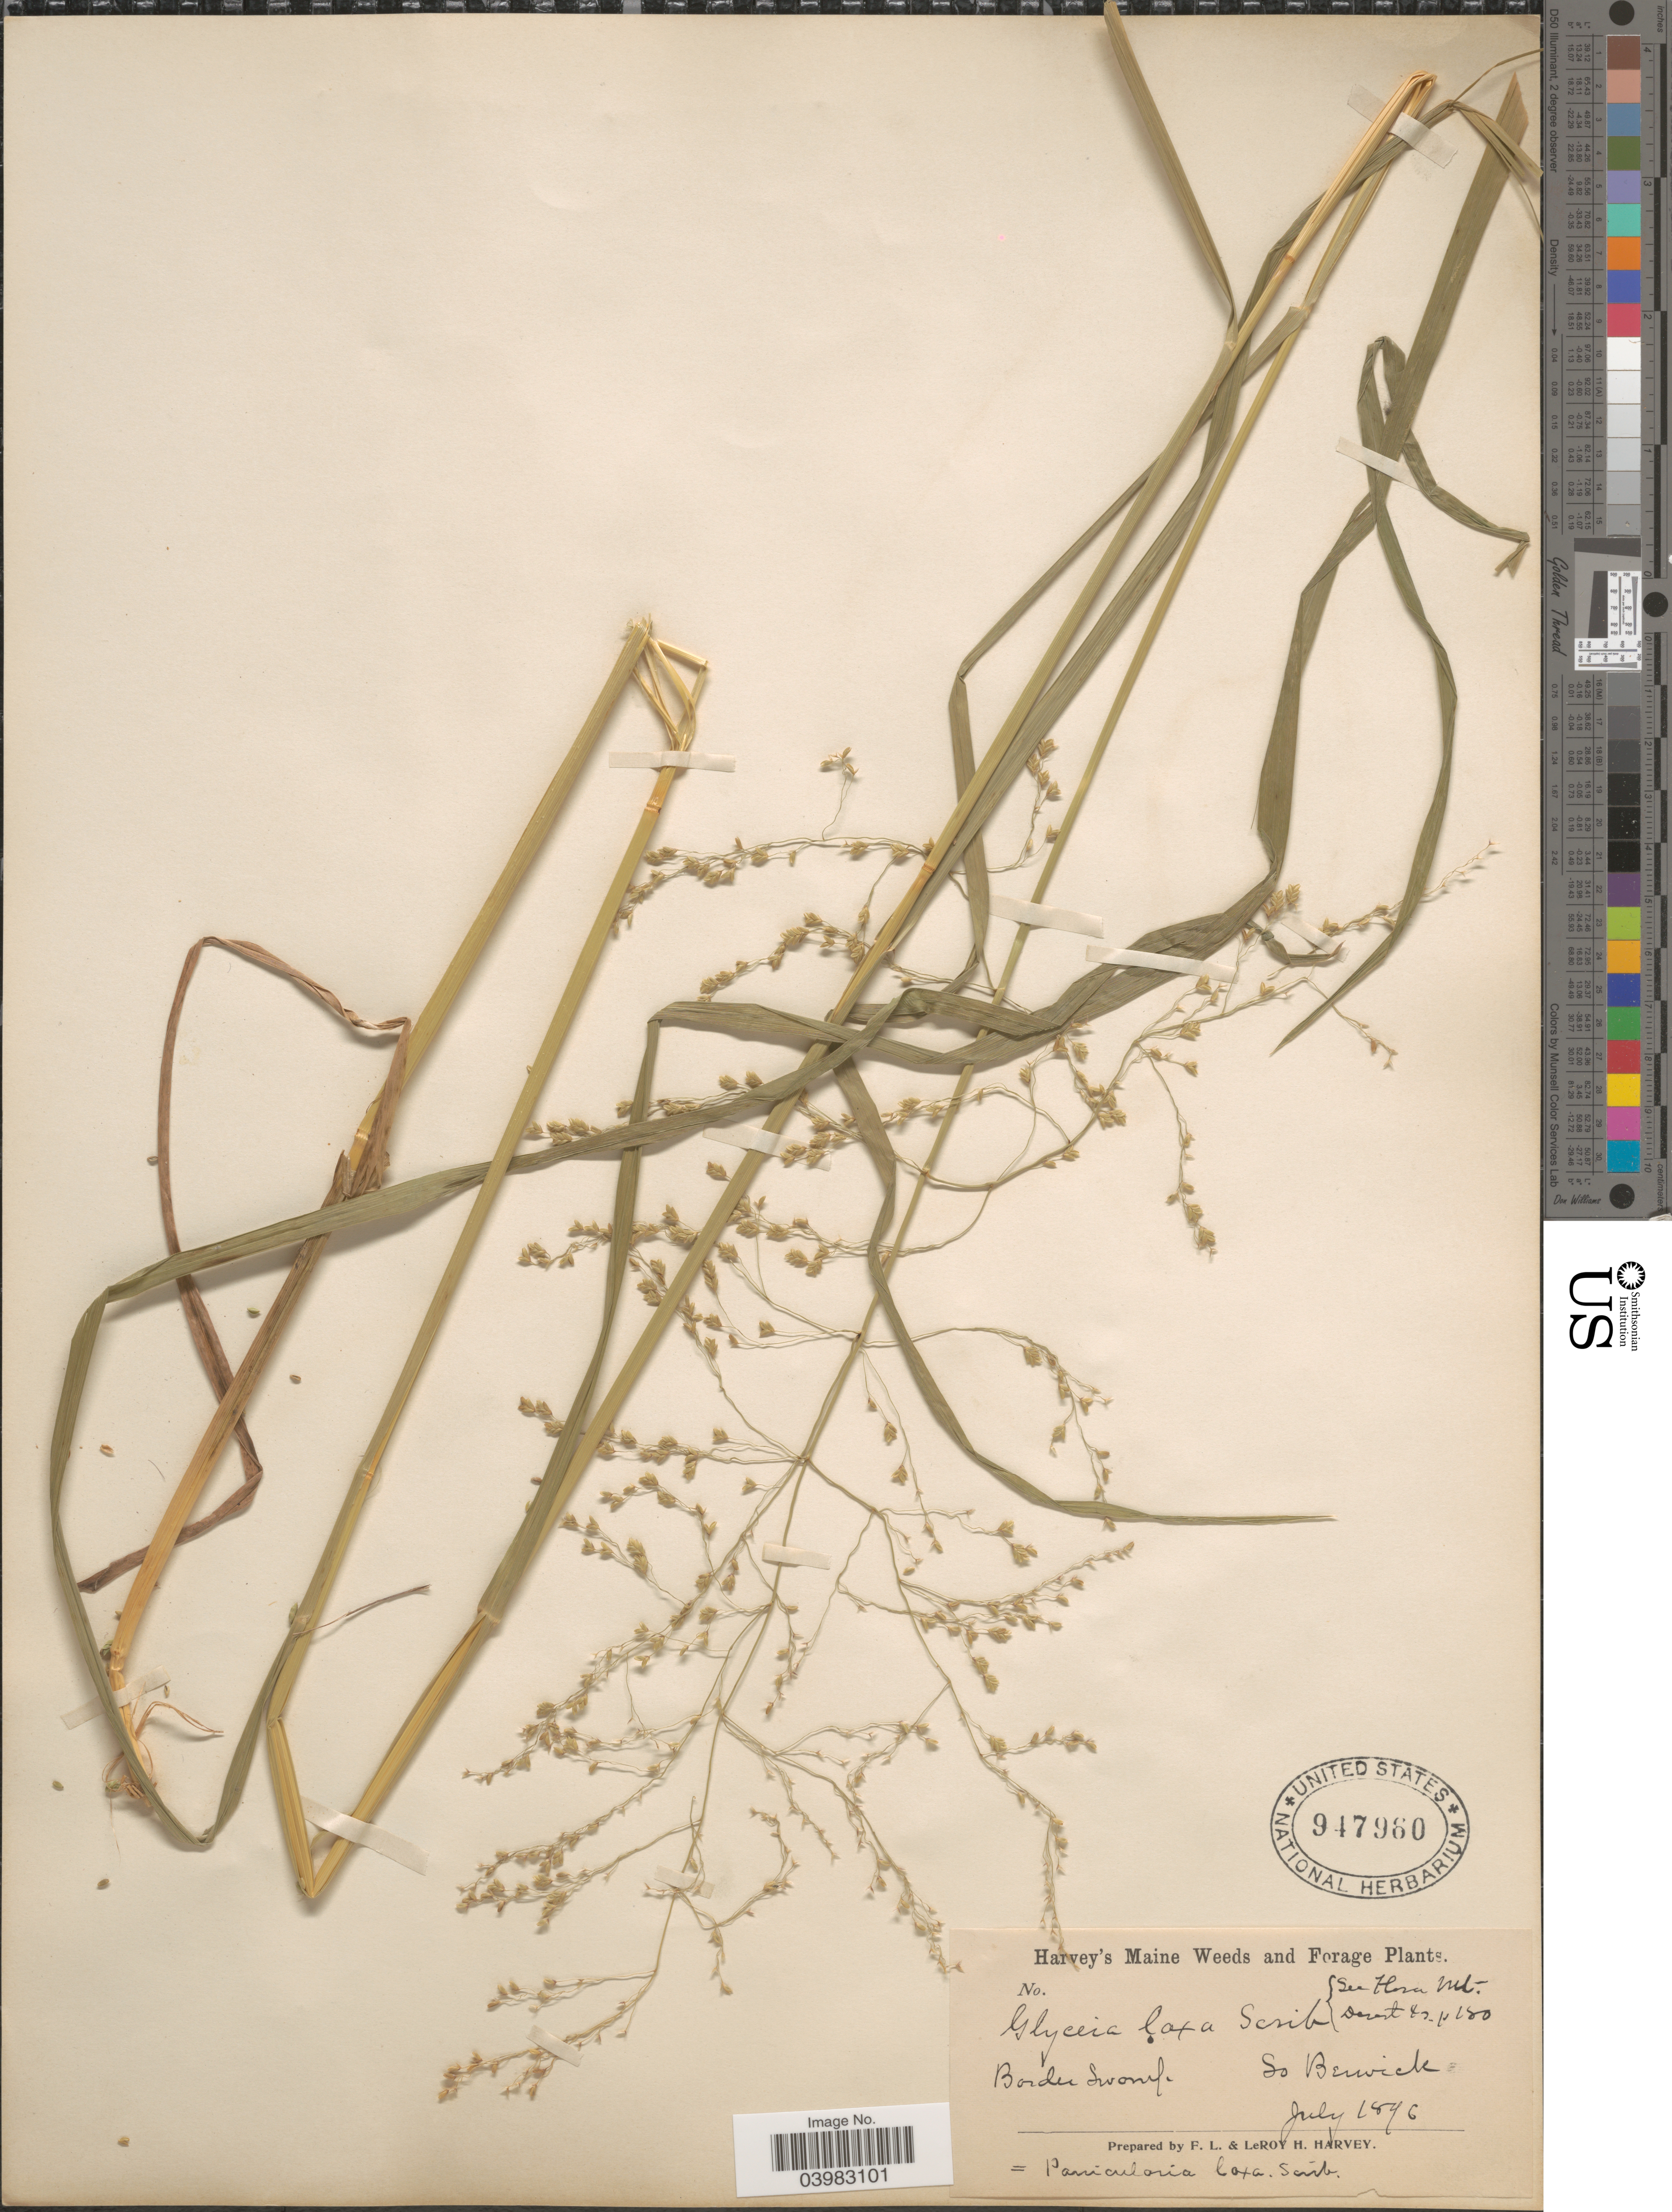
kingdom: Plantae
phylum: Tracheophyta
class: Liliopsida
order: Poales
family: Poaceae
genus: Glyceria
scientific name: Glyceria canadensis var. laxa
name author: (Scribn.) Hitchc.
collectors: F. L. Harvey & L. H. Harvey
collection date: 1896-07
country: United States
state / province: Maine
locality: Border Swamp. So Berwick.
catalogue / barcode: US 947960